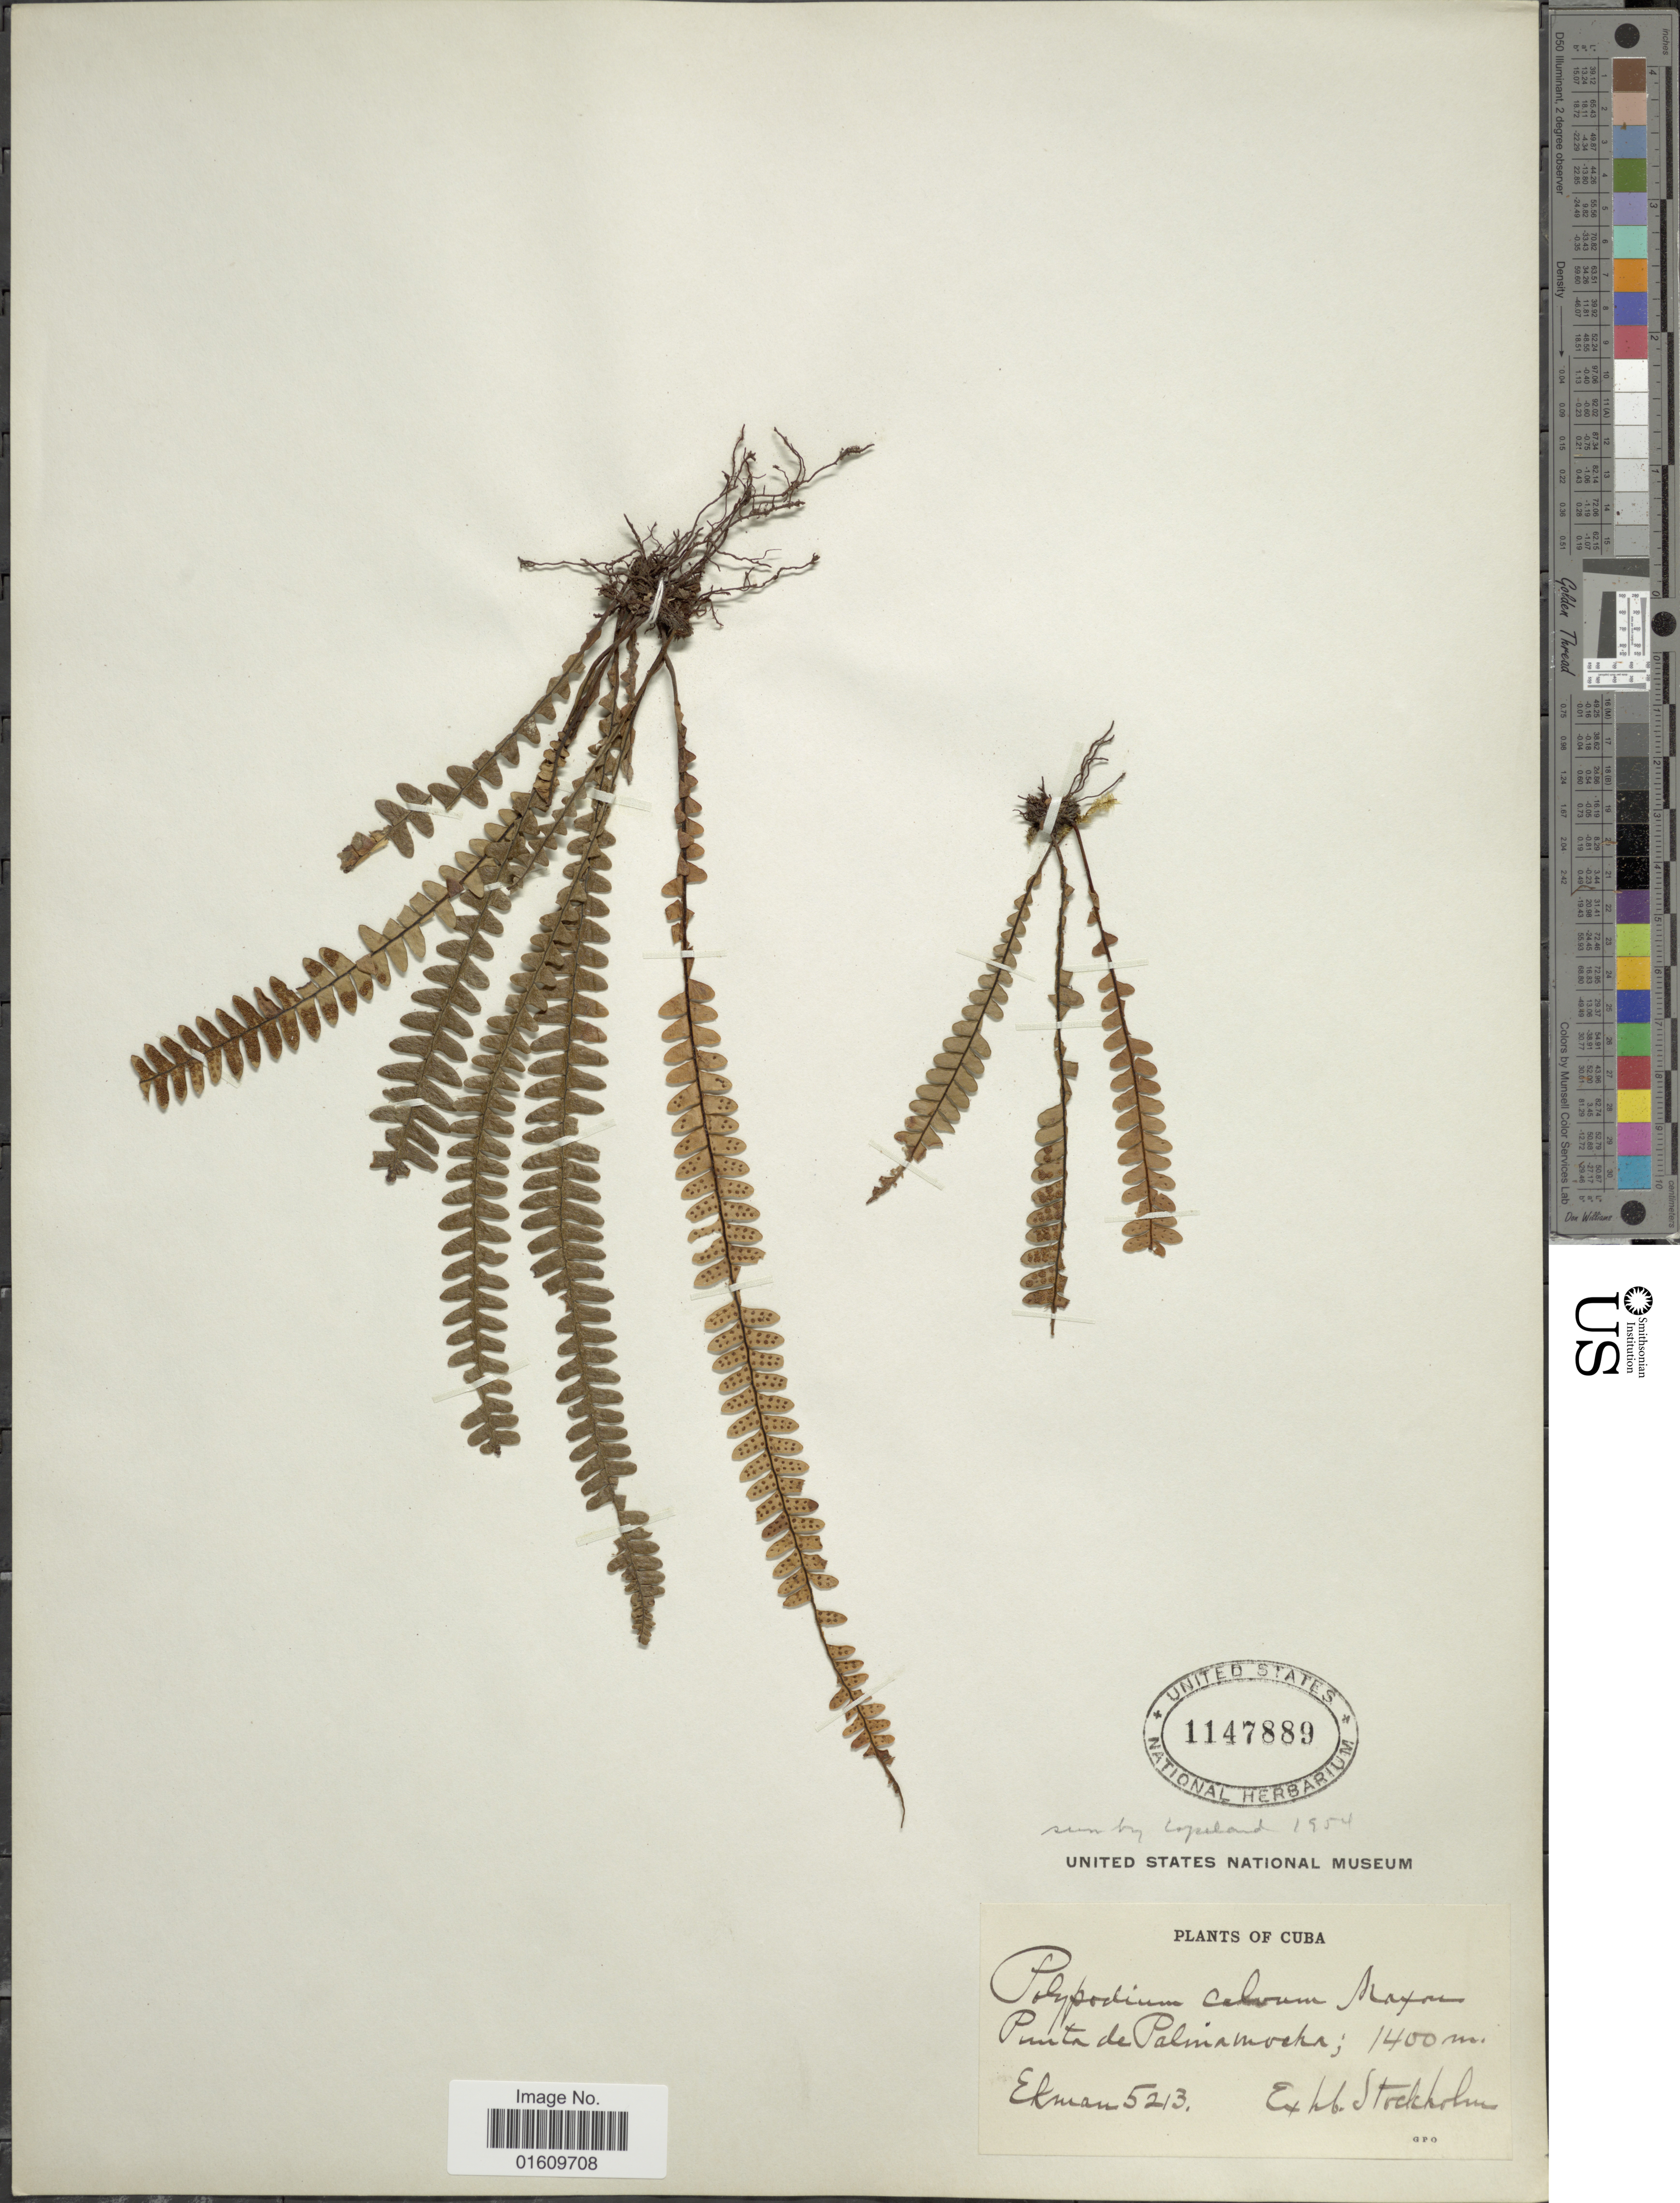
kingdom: Plantae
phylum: Tracheophyta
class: Polypodiopsida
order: Polypodiales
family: Polypodiaceae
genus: Melpomene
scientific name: Melpomene melanosticta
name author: (Kunze) A.R. Sm. & R.C. Moran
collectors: -. Ekman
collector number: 5213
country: Cuba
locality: Punta de Palmamocha.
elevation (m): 1400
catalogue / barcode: US 1147889